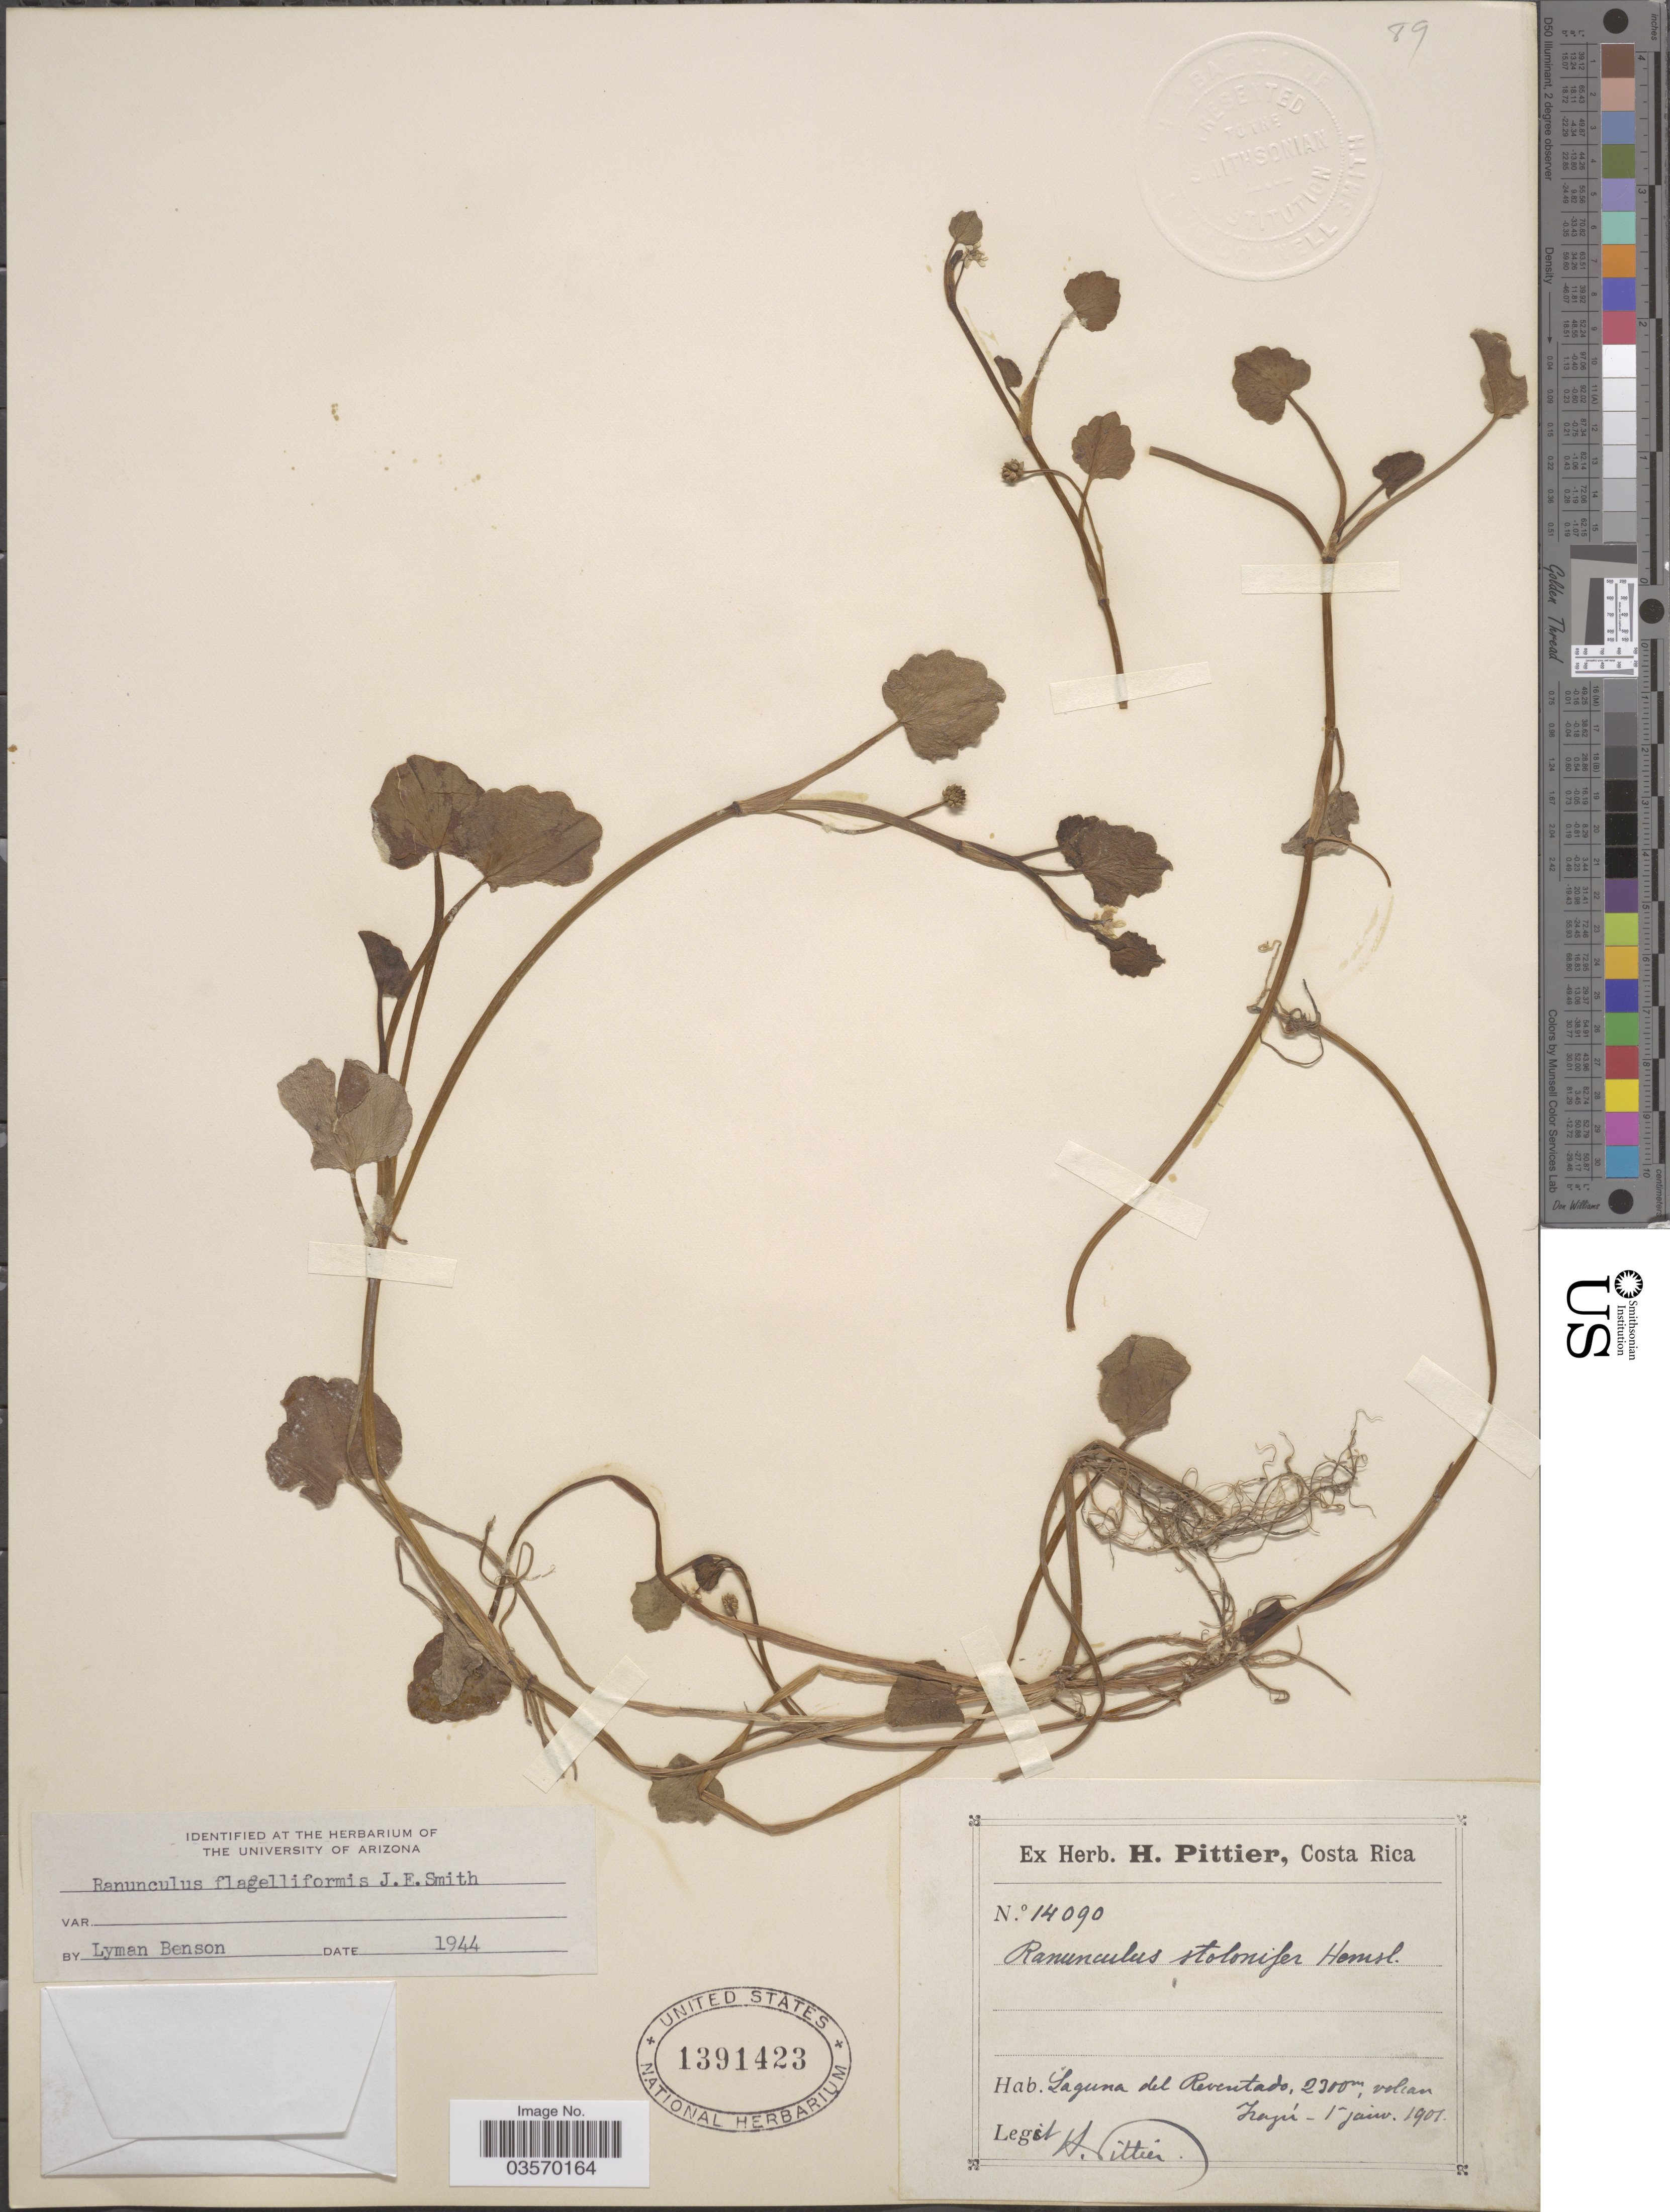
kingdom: Plantae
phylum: Tracheophyta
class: Magnoliopsida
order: Ranunculales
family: Ranunculaceae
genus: Ranunculus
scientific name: Ranunculus flagelliformis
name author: Sm.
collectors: H. F. Pittier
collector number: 14090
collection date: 1901-01-01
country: Costa Rica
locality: Laguna del Reventado. Tranjú.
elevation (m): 2300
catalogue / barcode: US 1391423